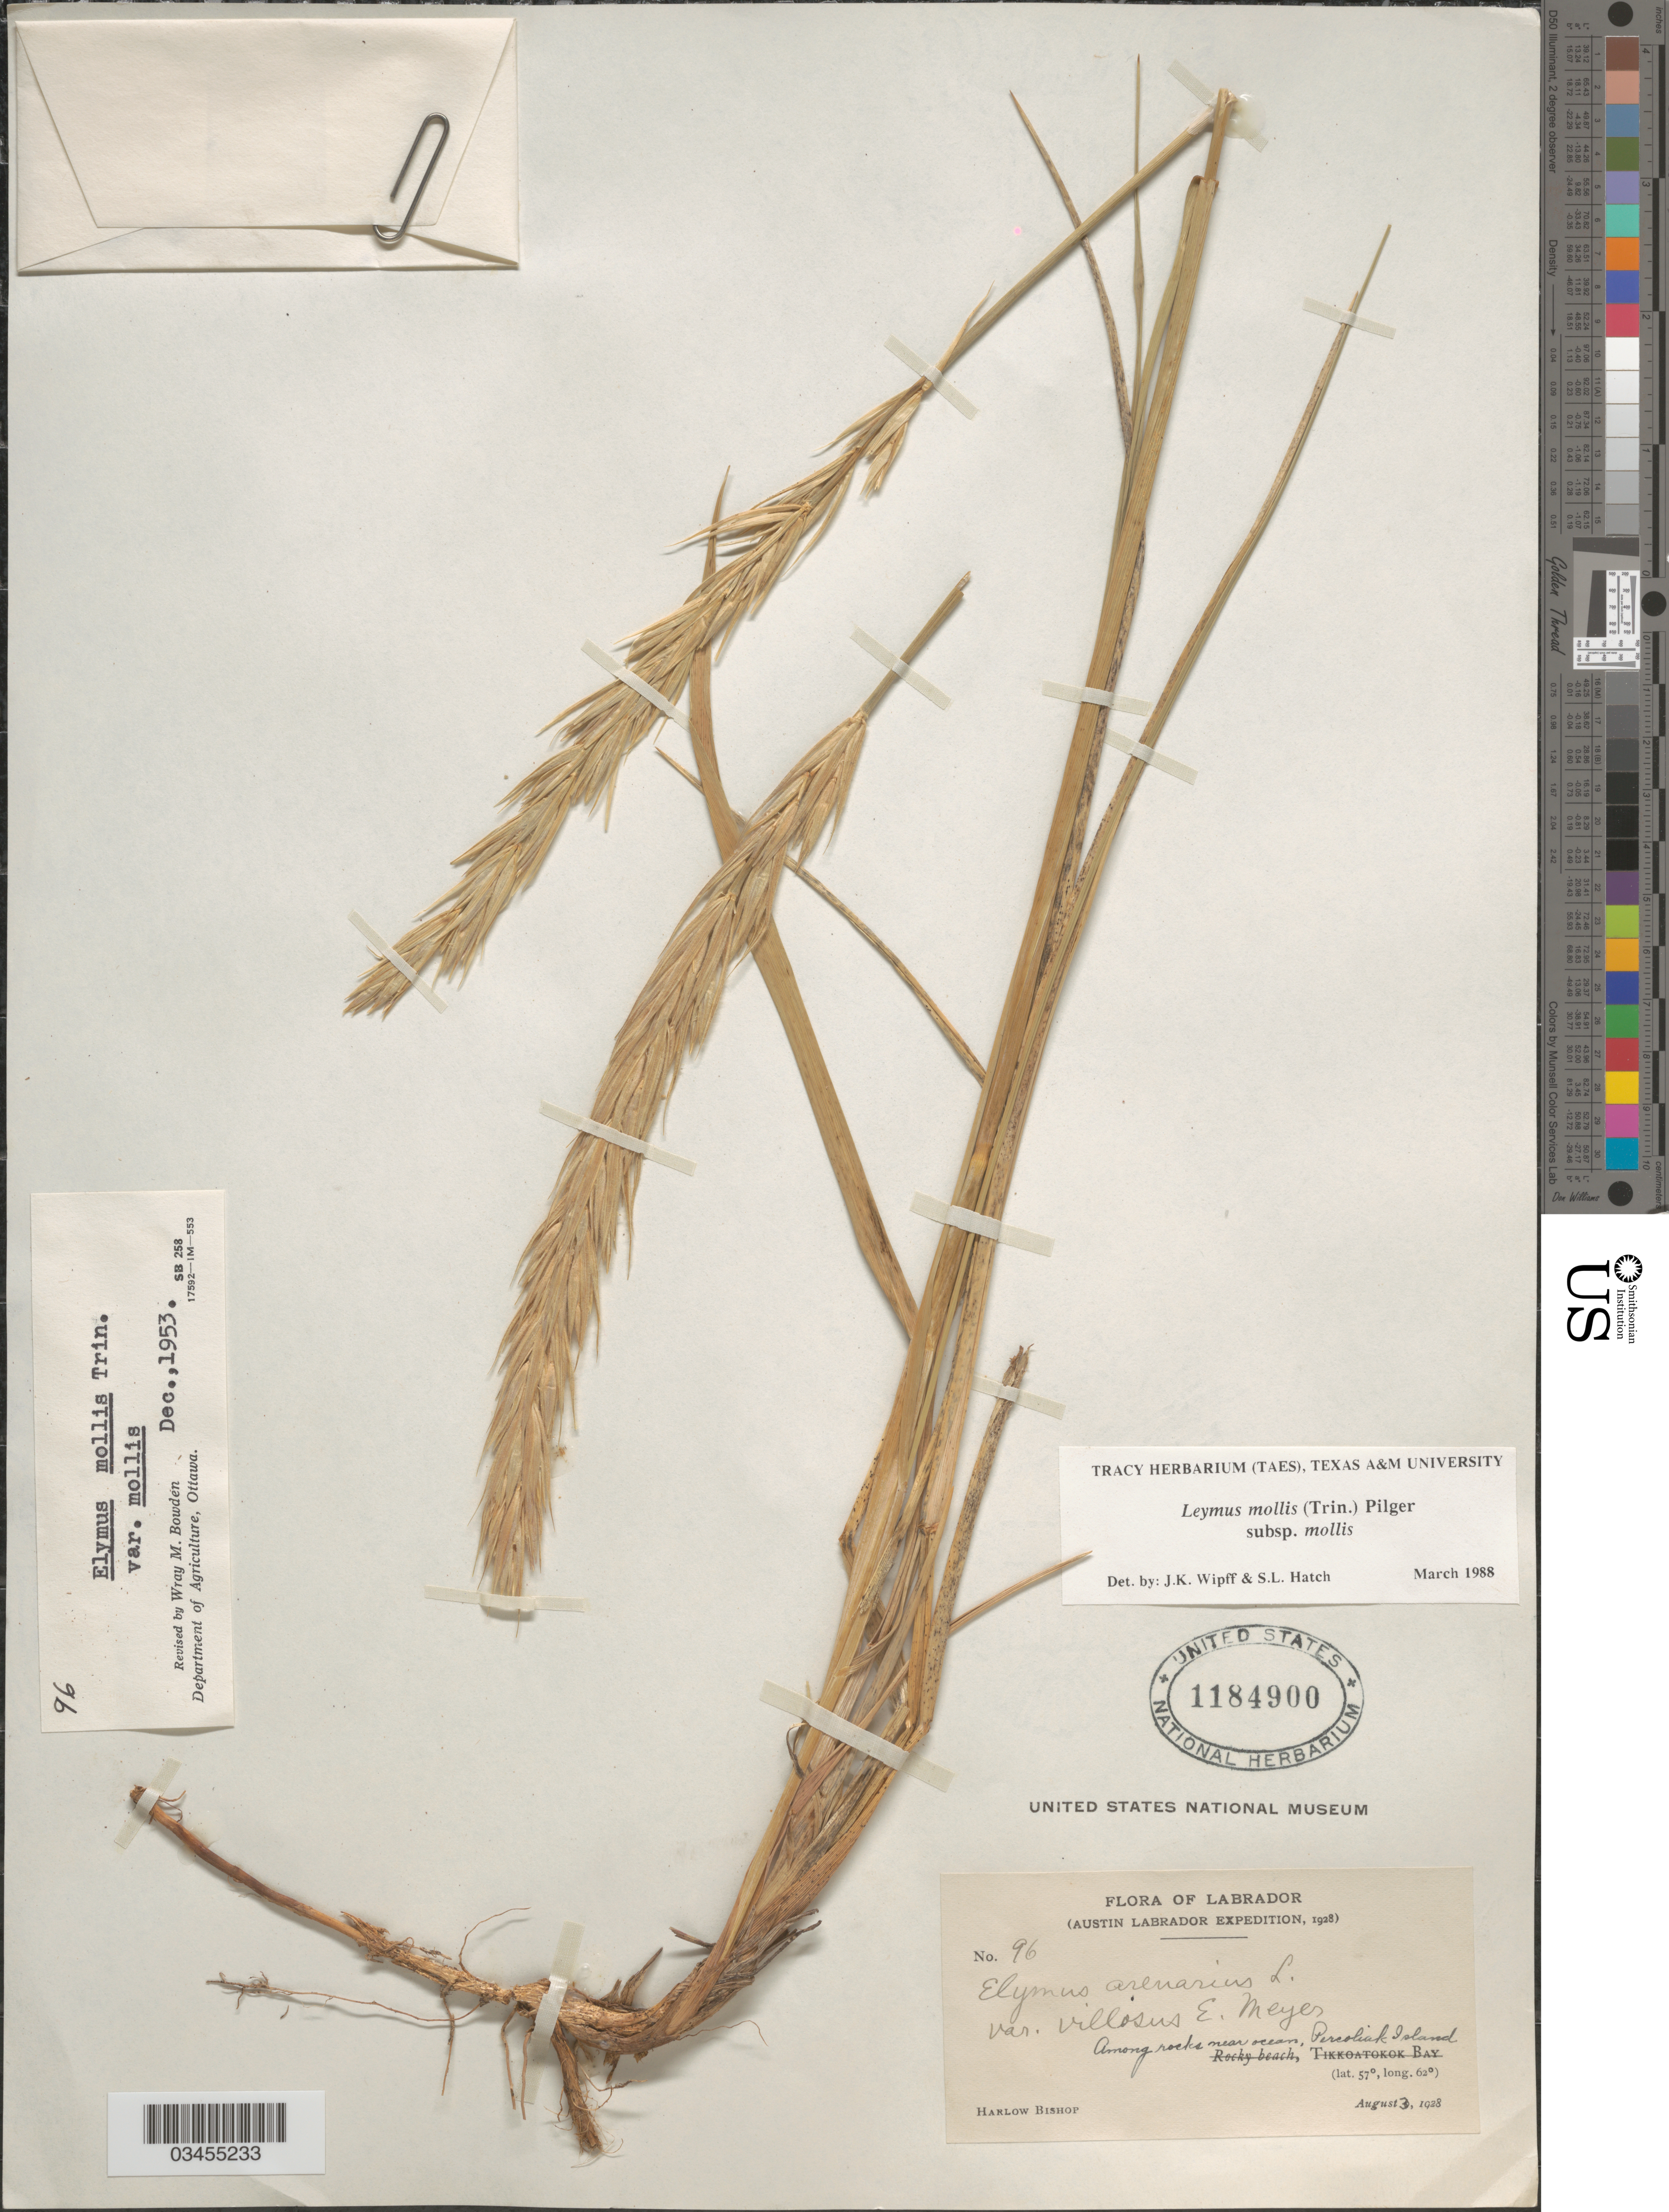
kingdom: Plantae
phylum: Tracheophyta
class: Liliopsida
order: Poales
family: Poaceae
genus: Leymus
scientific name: Leymus mollis subsp. mollis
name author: (Trin.) Pilg.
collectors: H. Bishop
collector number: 96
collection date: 1928-08-03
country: Canada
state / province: Newfoundland and Labrador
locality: Labrador. (Austin Labrador Expedition, 1928). Among rocks near ocean, Percoliak Island.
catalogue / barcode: US 1184900